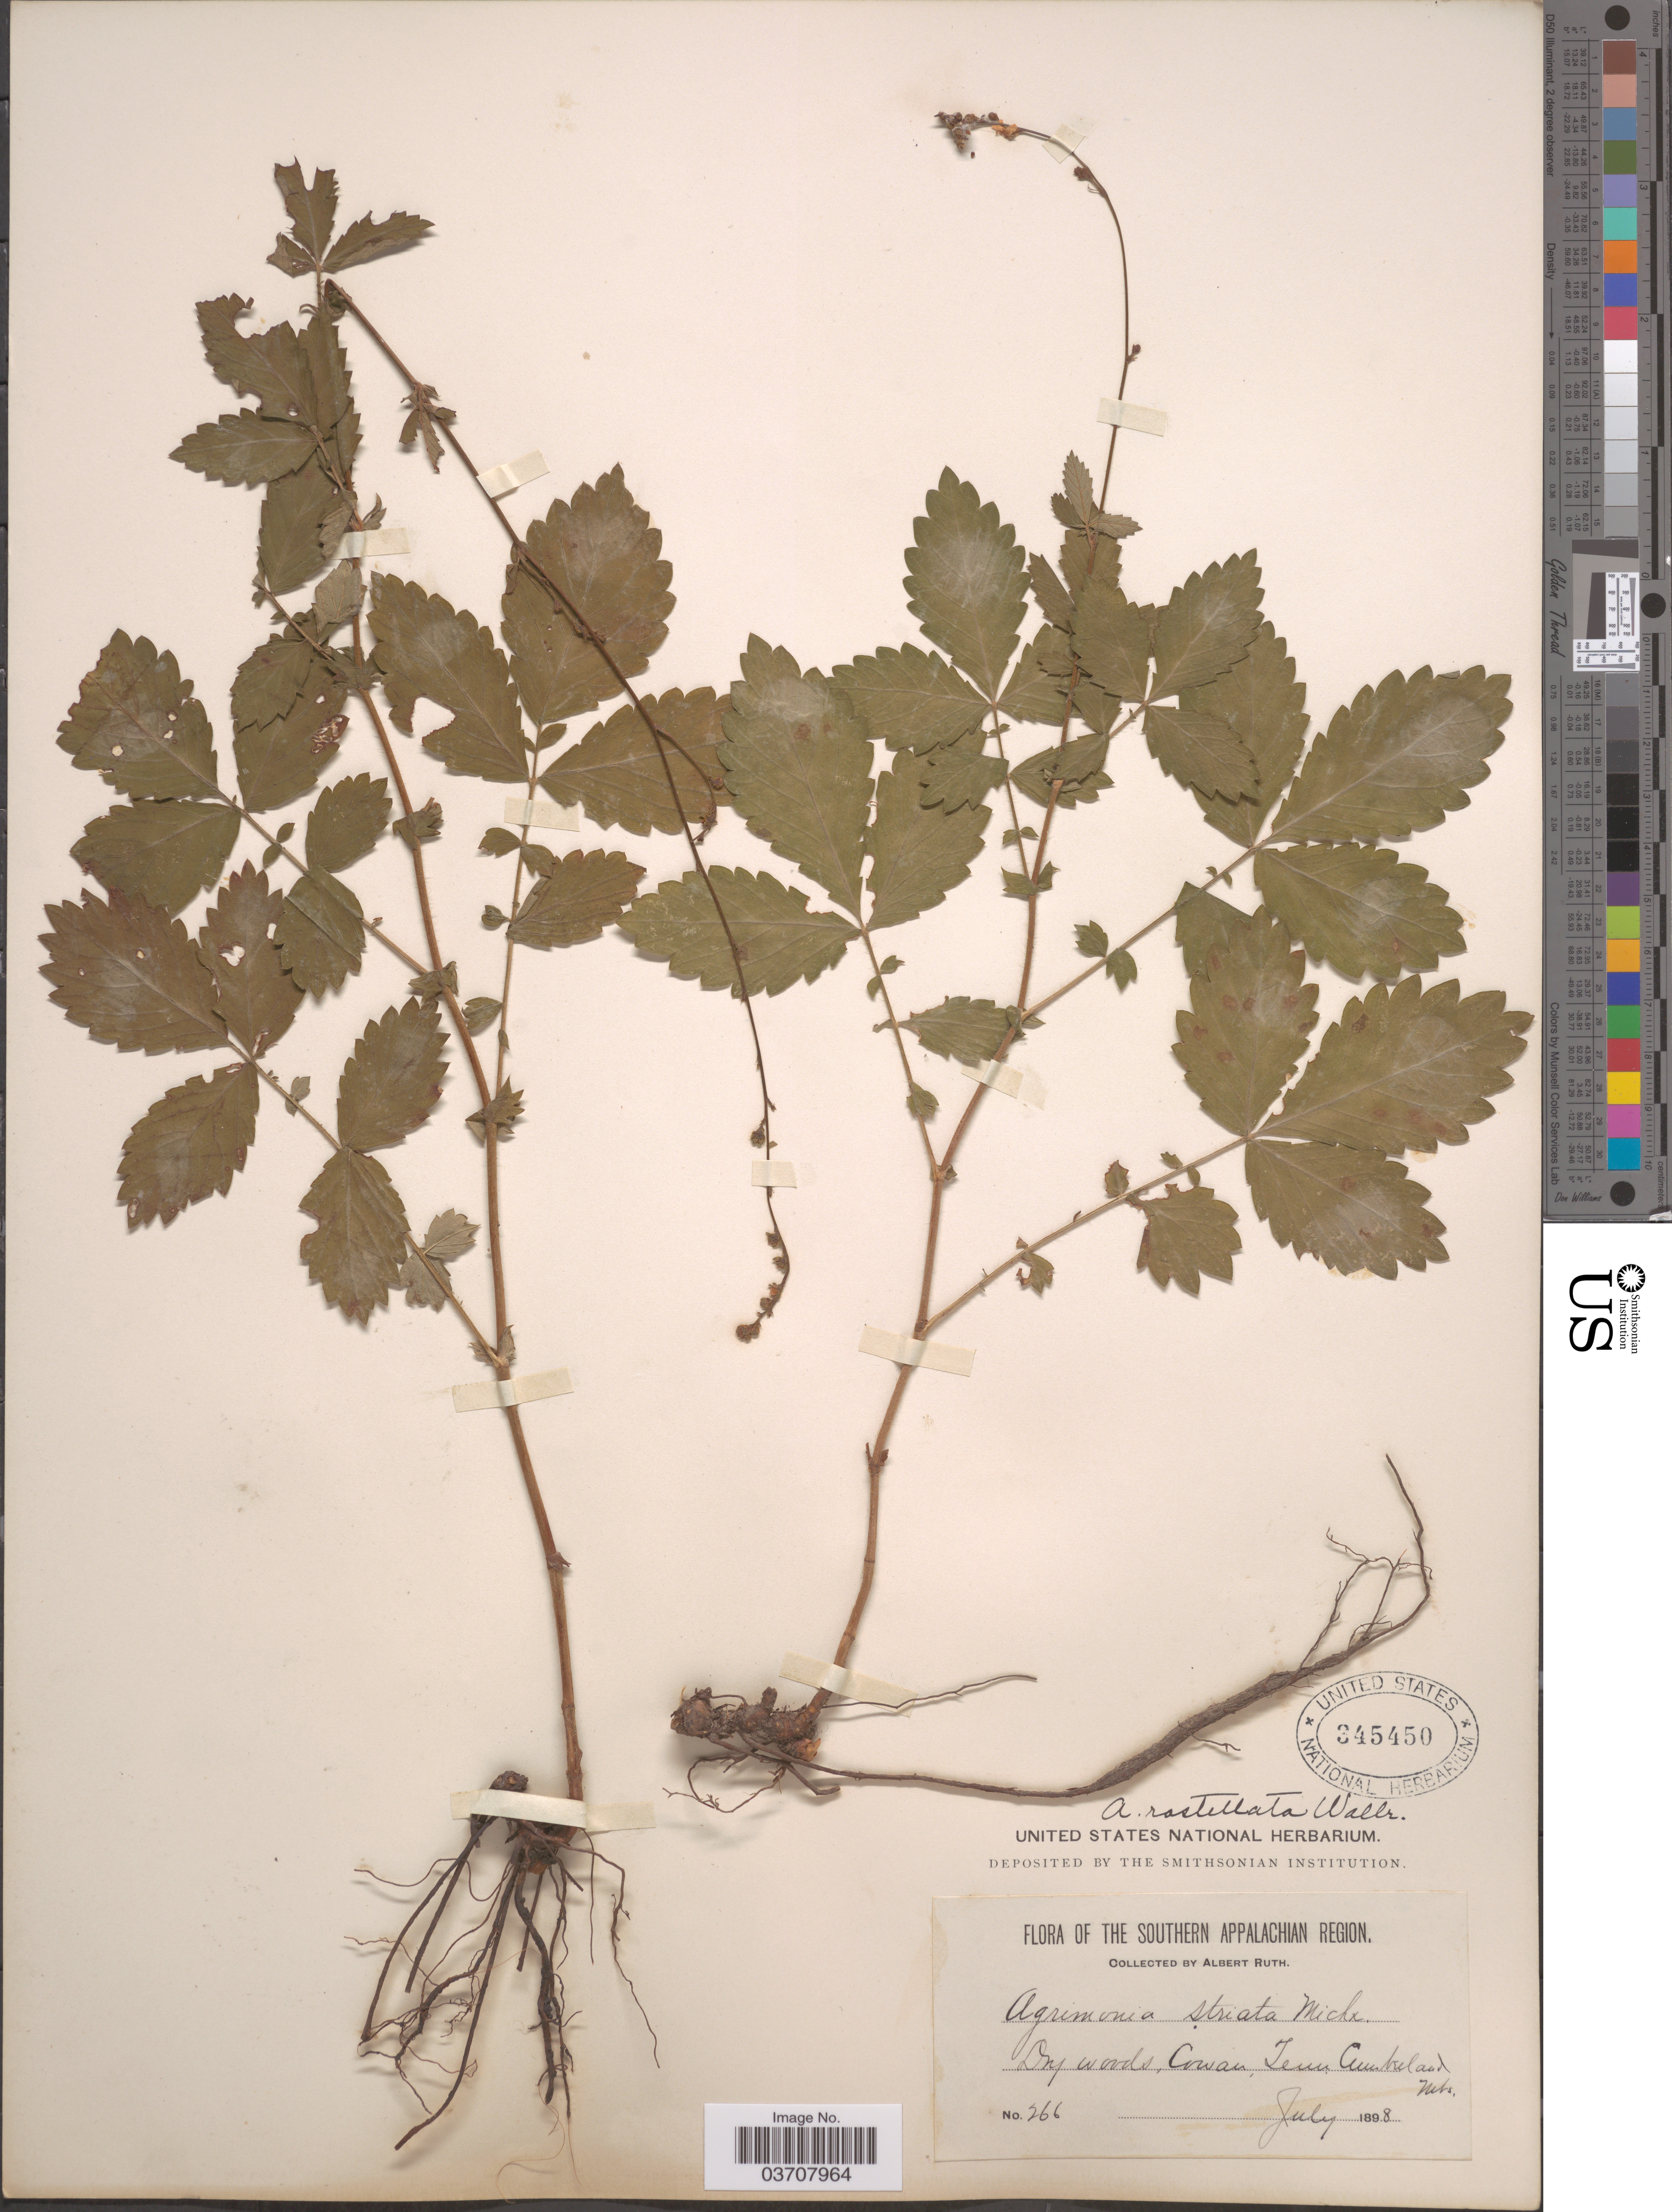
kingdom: Plantae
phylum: Tracheophyta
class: Magnoliopsida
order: Rosales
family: Rosaceae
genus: Agrimonia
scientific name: Agrimonia rostellata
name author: Wallr.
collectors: A. Ruth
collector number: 266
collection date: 1898-07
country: United States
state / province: Tennessee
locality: The Southern Appalachian Region. Cowan, Cumberland Mts.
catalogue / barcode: US 345450